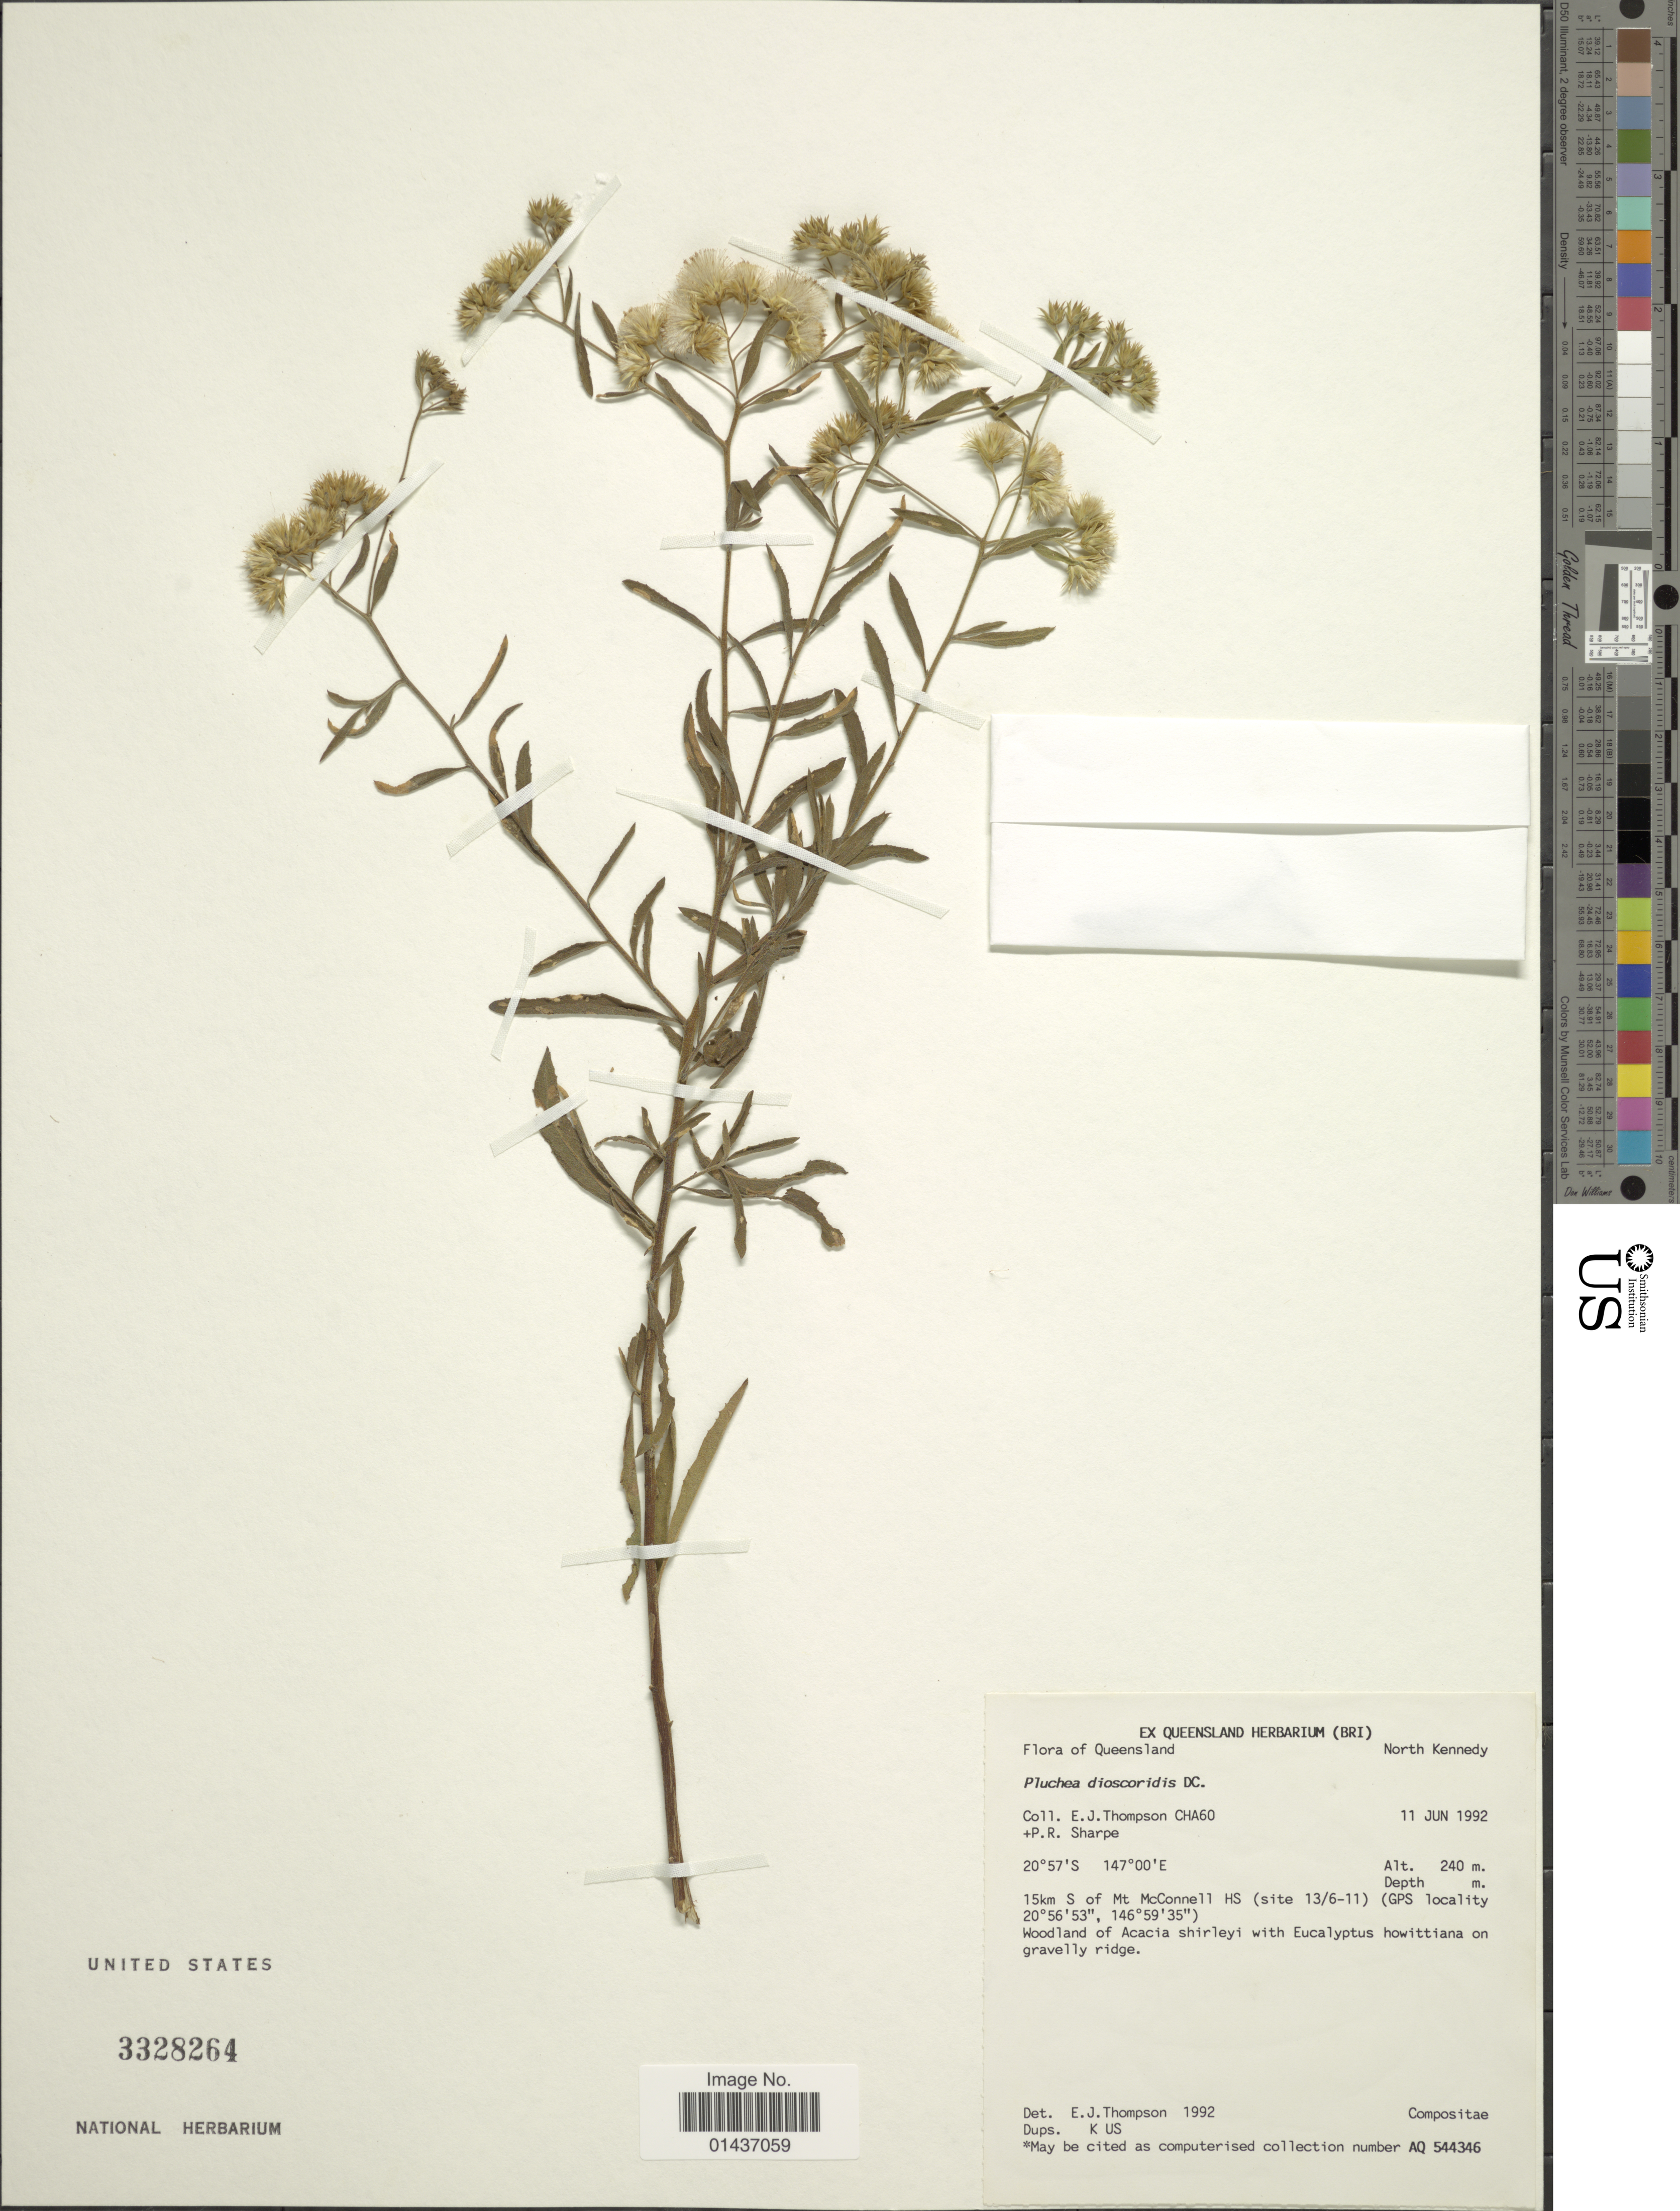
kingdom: Plantae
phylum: Tracheophyta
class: Magnoliopsida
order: Asterales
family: Asteraceae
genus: Pluchea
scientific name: Pluchea dioscoridis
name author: (L.) DC.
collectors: E. J. Thompson & P. Sharpe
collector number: CHA60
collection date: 1992-06-11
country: Australia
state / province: Queensland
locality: North Kennedy, 15km S of Mt McConnell HS (site 13/6-11) (GPS locality 20°56'53, 146°59'35')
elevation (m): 240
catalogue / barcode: US 3328264